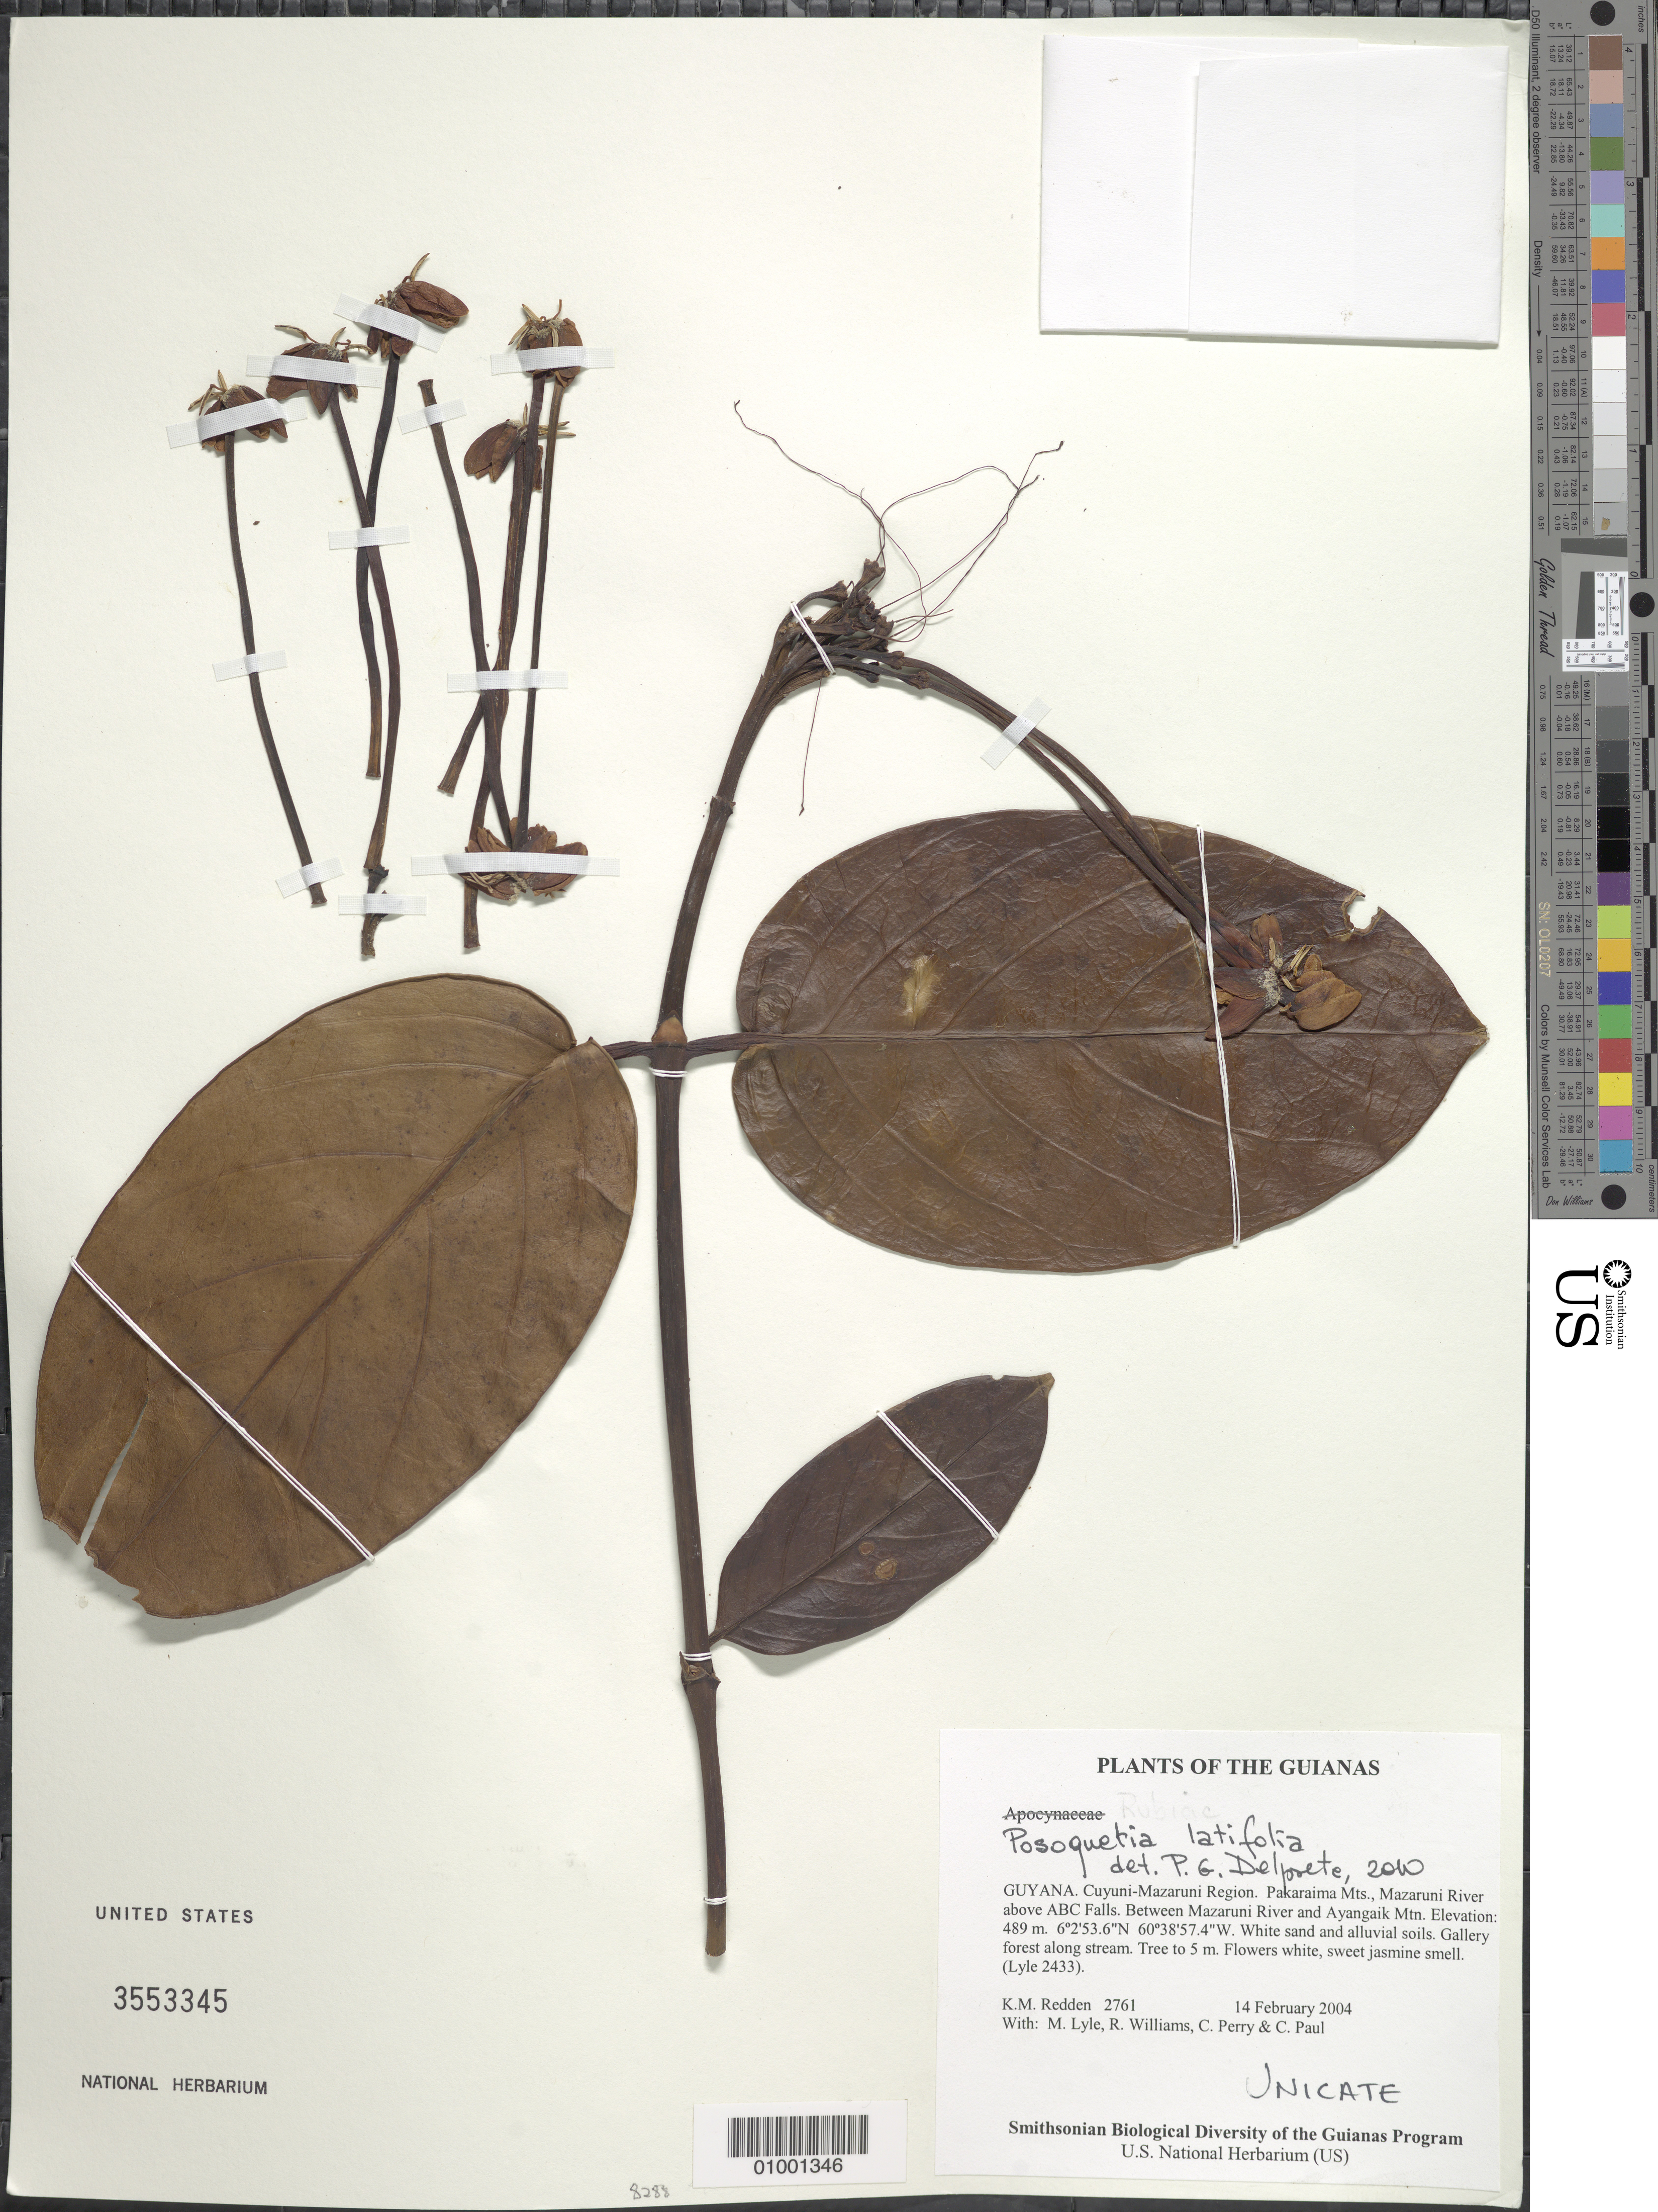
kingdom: Plantae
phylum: Tracheophyta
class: Magnoliopsida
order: Gentianales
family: Rubiaceae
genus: Posoqueria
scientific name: Posoqueria latifolia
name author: (Rudge) Roem. & Schult.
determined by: Delprete, P. G., Herb. de Guyane Cay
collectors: K. M. Redden, M. Lyle, R. Williams, C. Perry & C. Paul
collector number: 2761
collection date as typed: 14 February 2004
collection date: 2004-02-14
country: Guyana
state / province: Cuyuni-Mazaruni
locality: Pakaraima Mts., Mazaruni River above ABC Falls. Between Mazaruni River and Ayangaik Mtn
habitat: White sand and alluvial soils. Gallery forest along stream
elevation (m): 489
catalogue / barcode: US 3553345